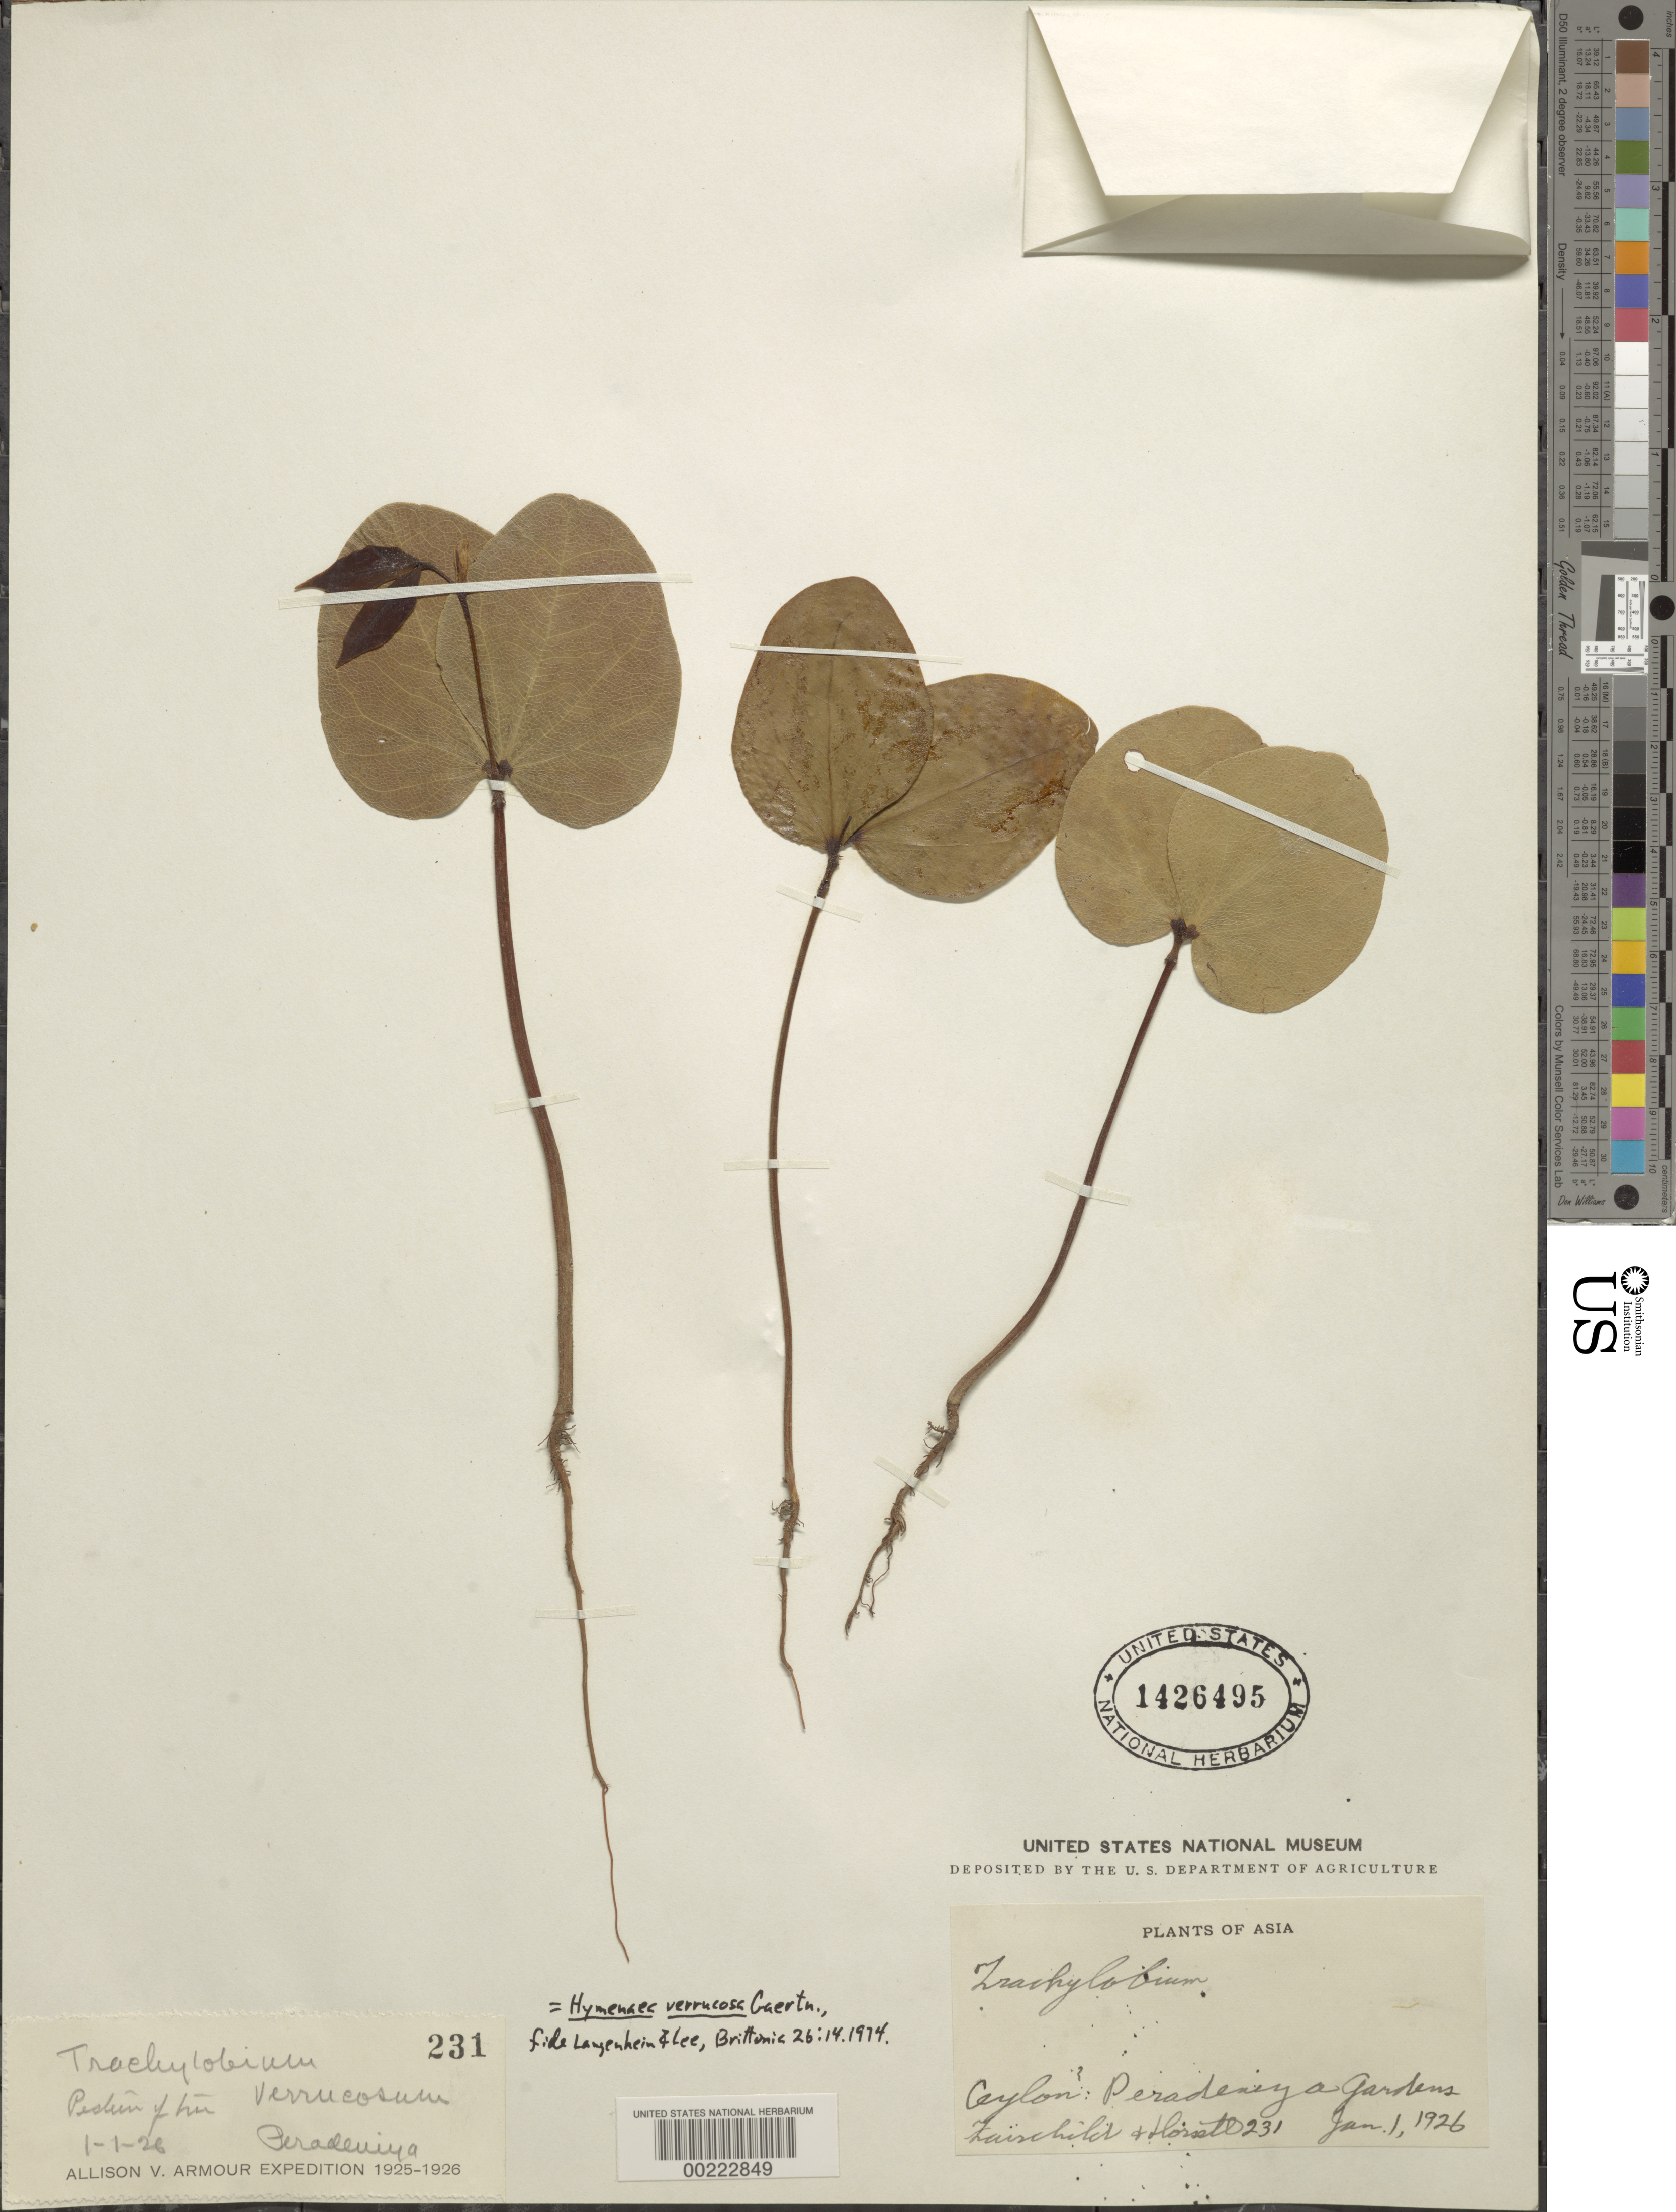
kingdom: Plantae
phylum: Tracheophyta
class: Magnoliopsida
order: Fabales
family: Fabaceae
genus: Hymenaea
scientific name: Hymenaea verrucosa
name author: Gaertn.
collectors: D. Fairchild & P. H. Dorsett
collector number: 231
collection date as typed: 01 Jan 1926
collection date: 1926-01-01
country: Sri Lanka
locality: Peradeniya gardens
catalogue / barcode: US 1426495